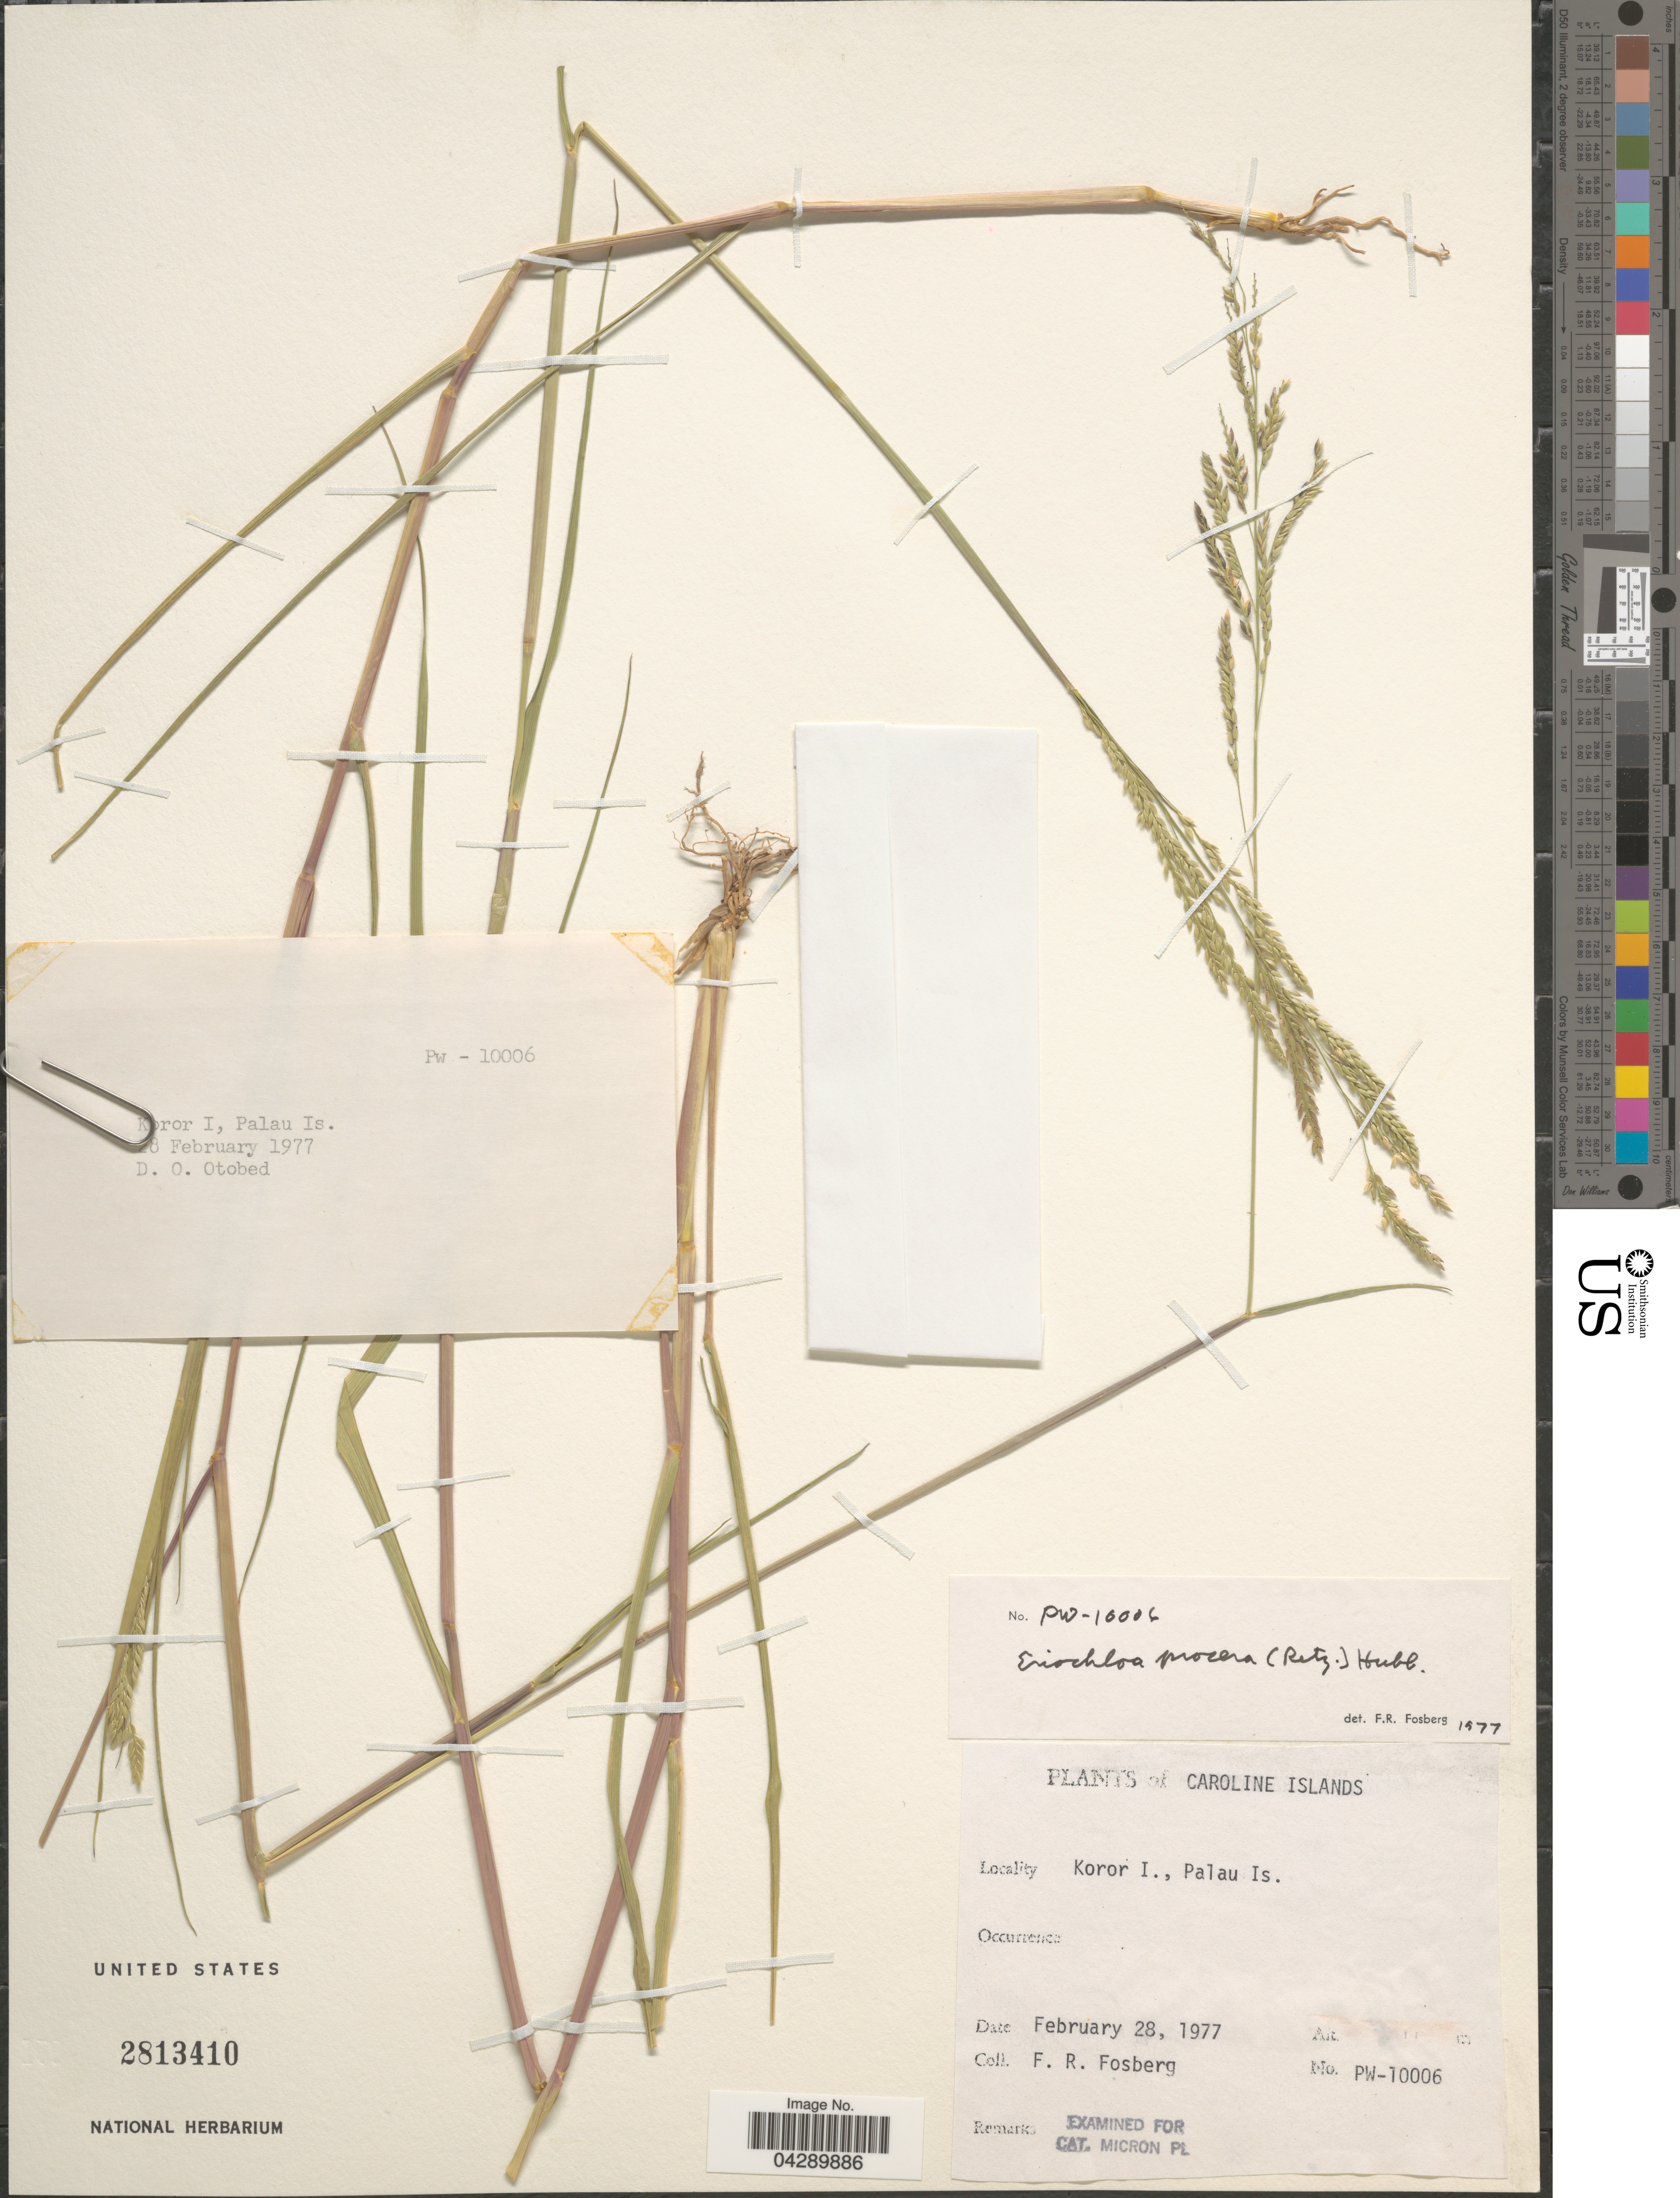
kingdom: Plantae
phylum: Tracheophyta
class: Liliopsida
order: Poales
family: Poaceae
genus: Eriochloa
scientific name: Eriochloa procera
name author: (Retz.) C.E. Hubb.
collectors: F. R. Fosberg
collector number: PW-10006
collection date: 1977-02-28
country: Palau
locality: Caroline Islands. Koror I., Palau Is.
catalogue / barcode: US 2813410